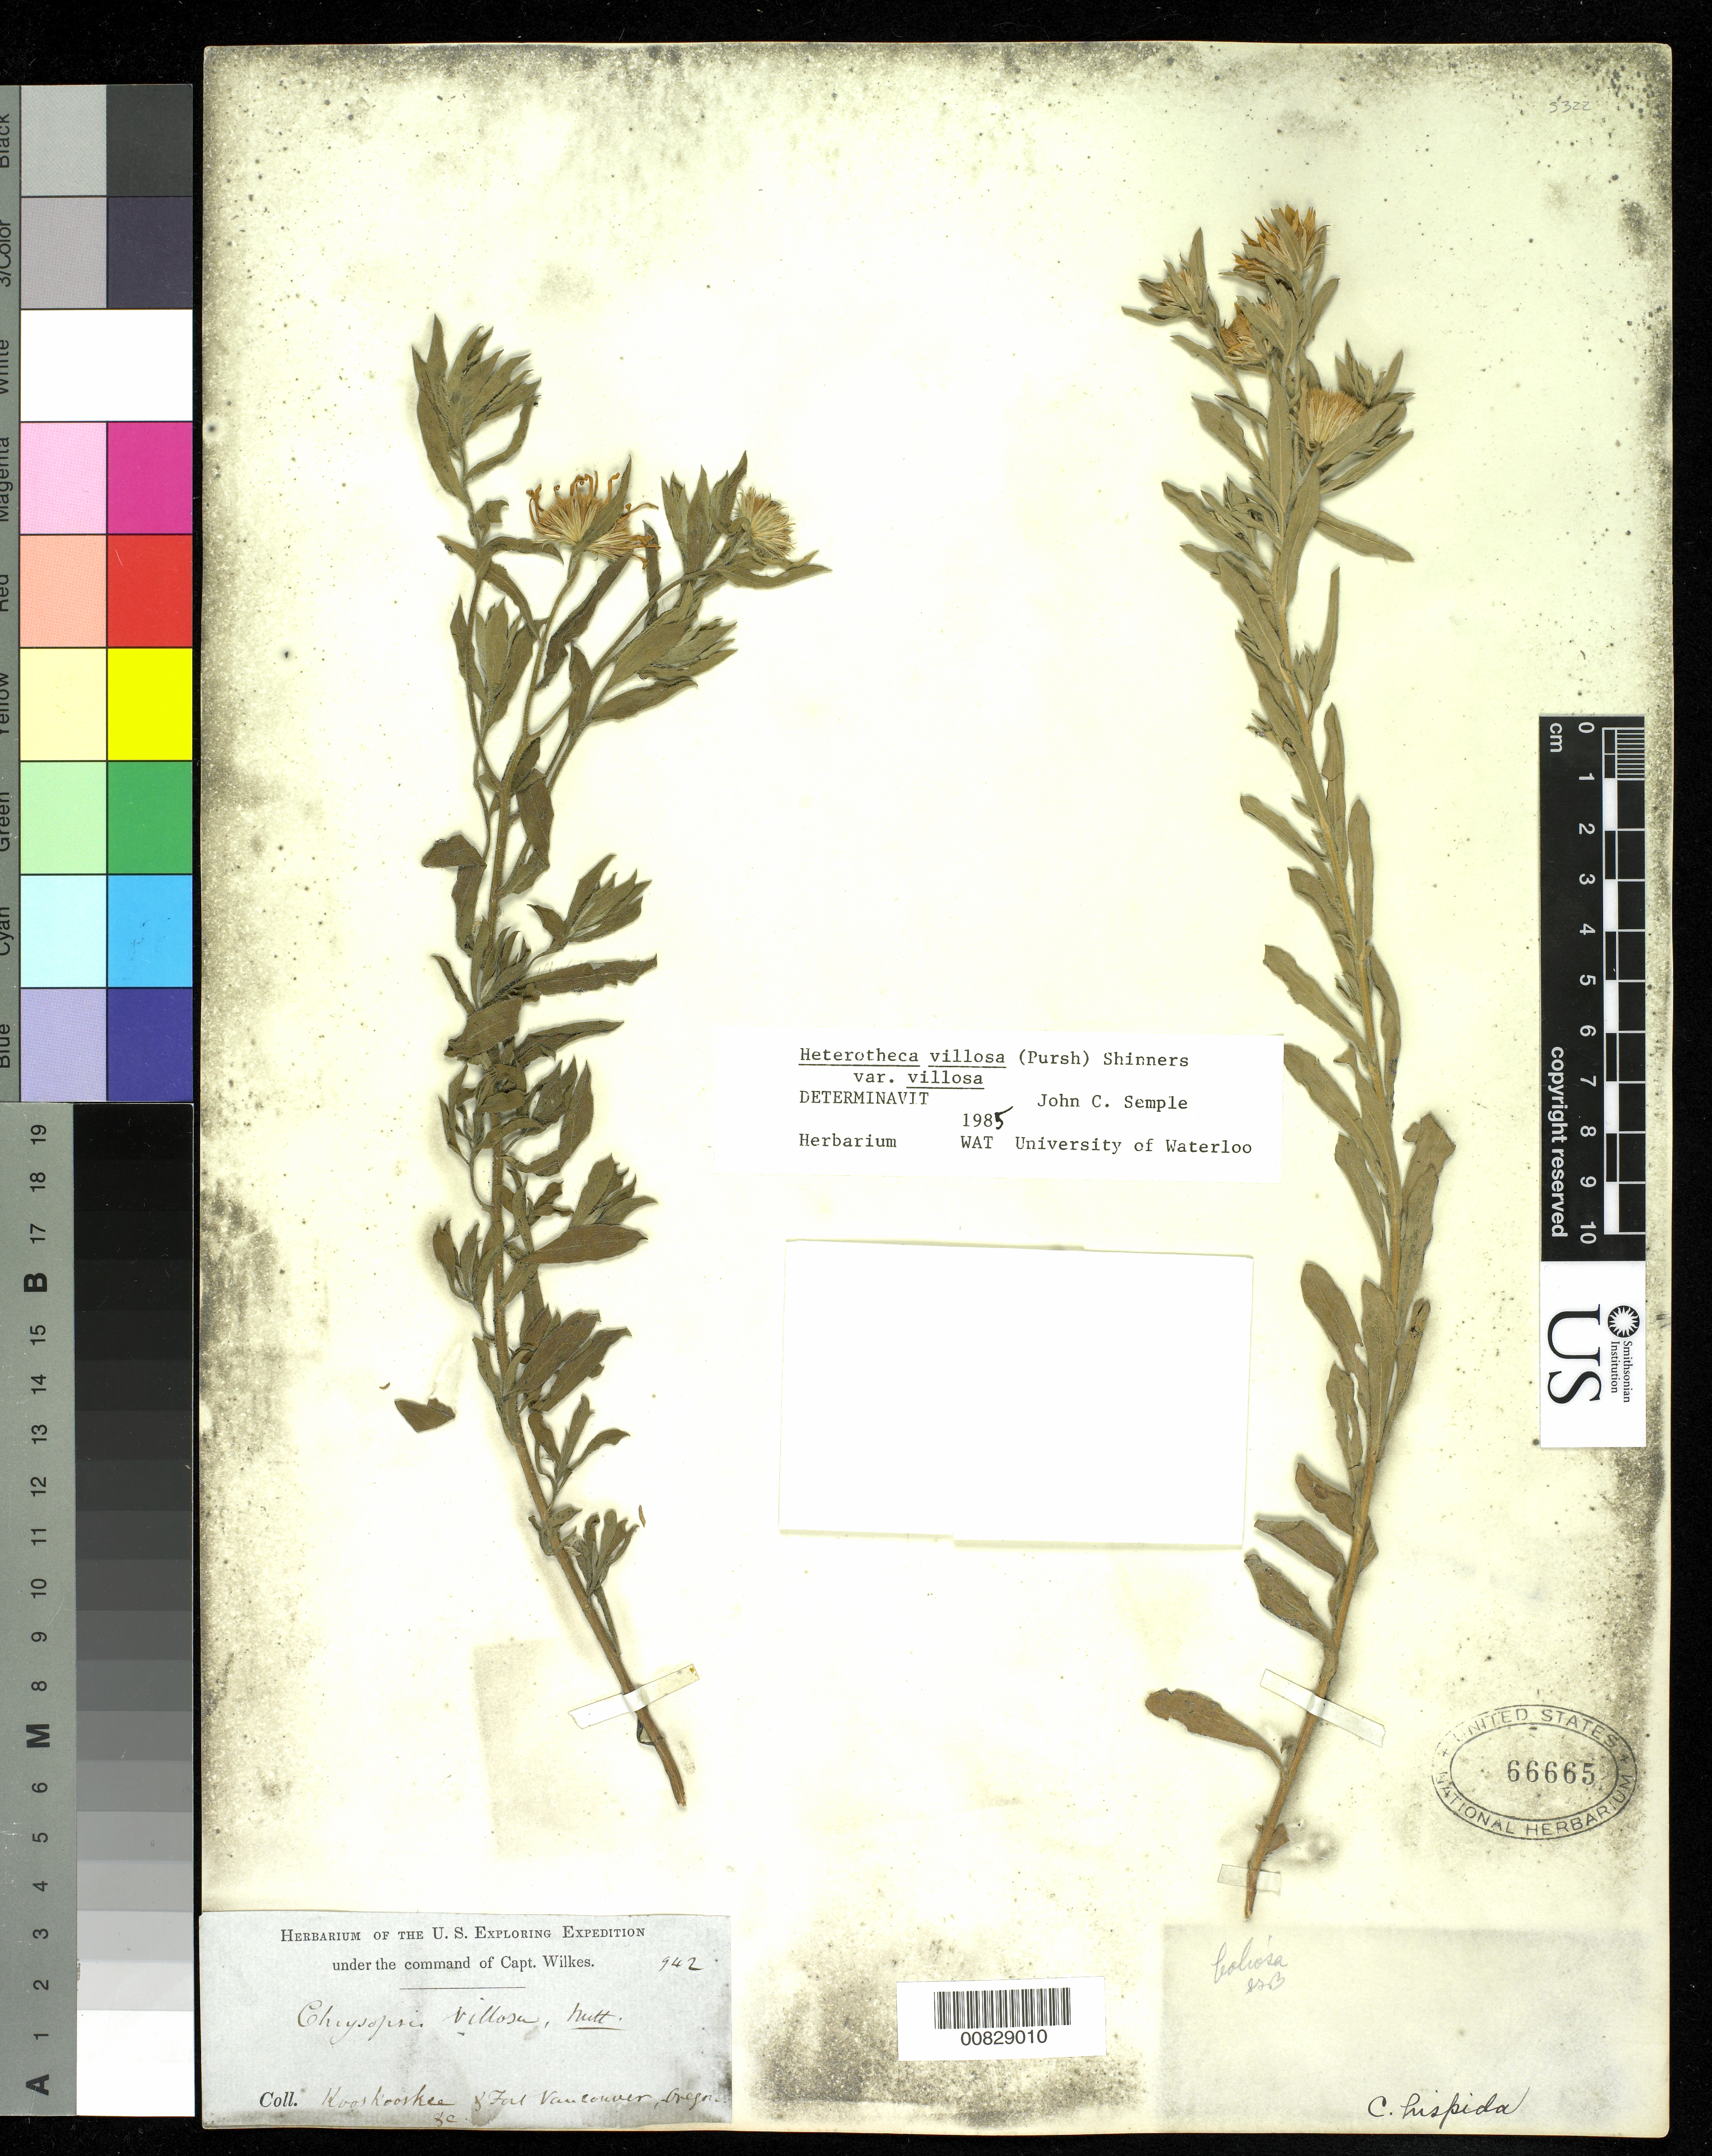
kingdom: Plantae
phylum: Tracheophyta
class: Magnoliopsida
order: Asterales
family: Asteraceae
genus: Heterotheca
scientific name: Heterotheca villosa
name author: (Pursh) Shinners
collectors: Wilkes Explor. Exped.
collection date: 1838/1842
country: United States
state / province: Washington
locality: Kooskooskee & Fort Vancouver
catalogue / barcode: US 66665